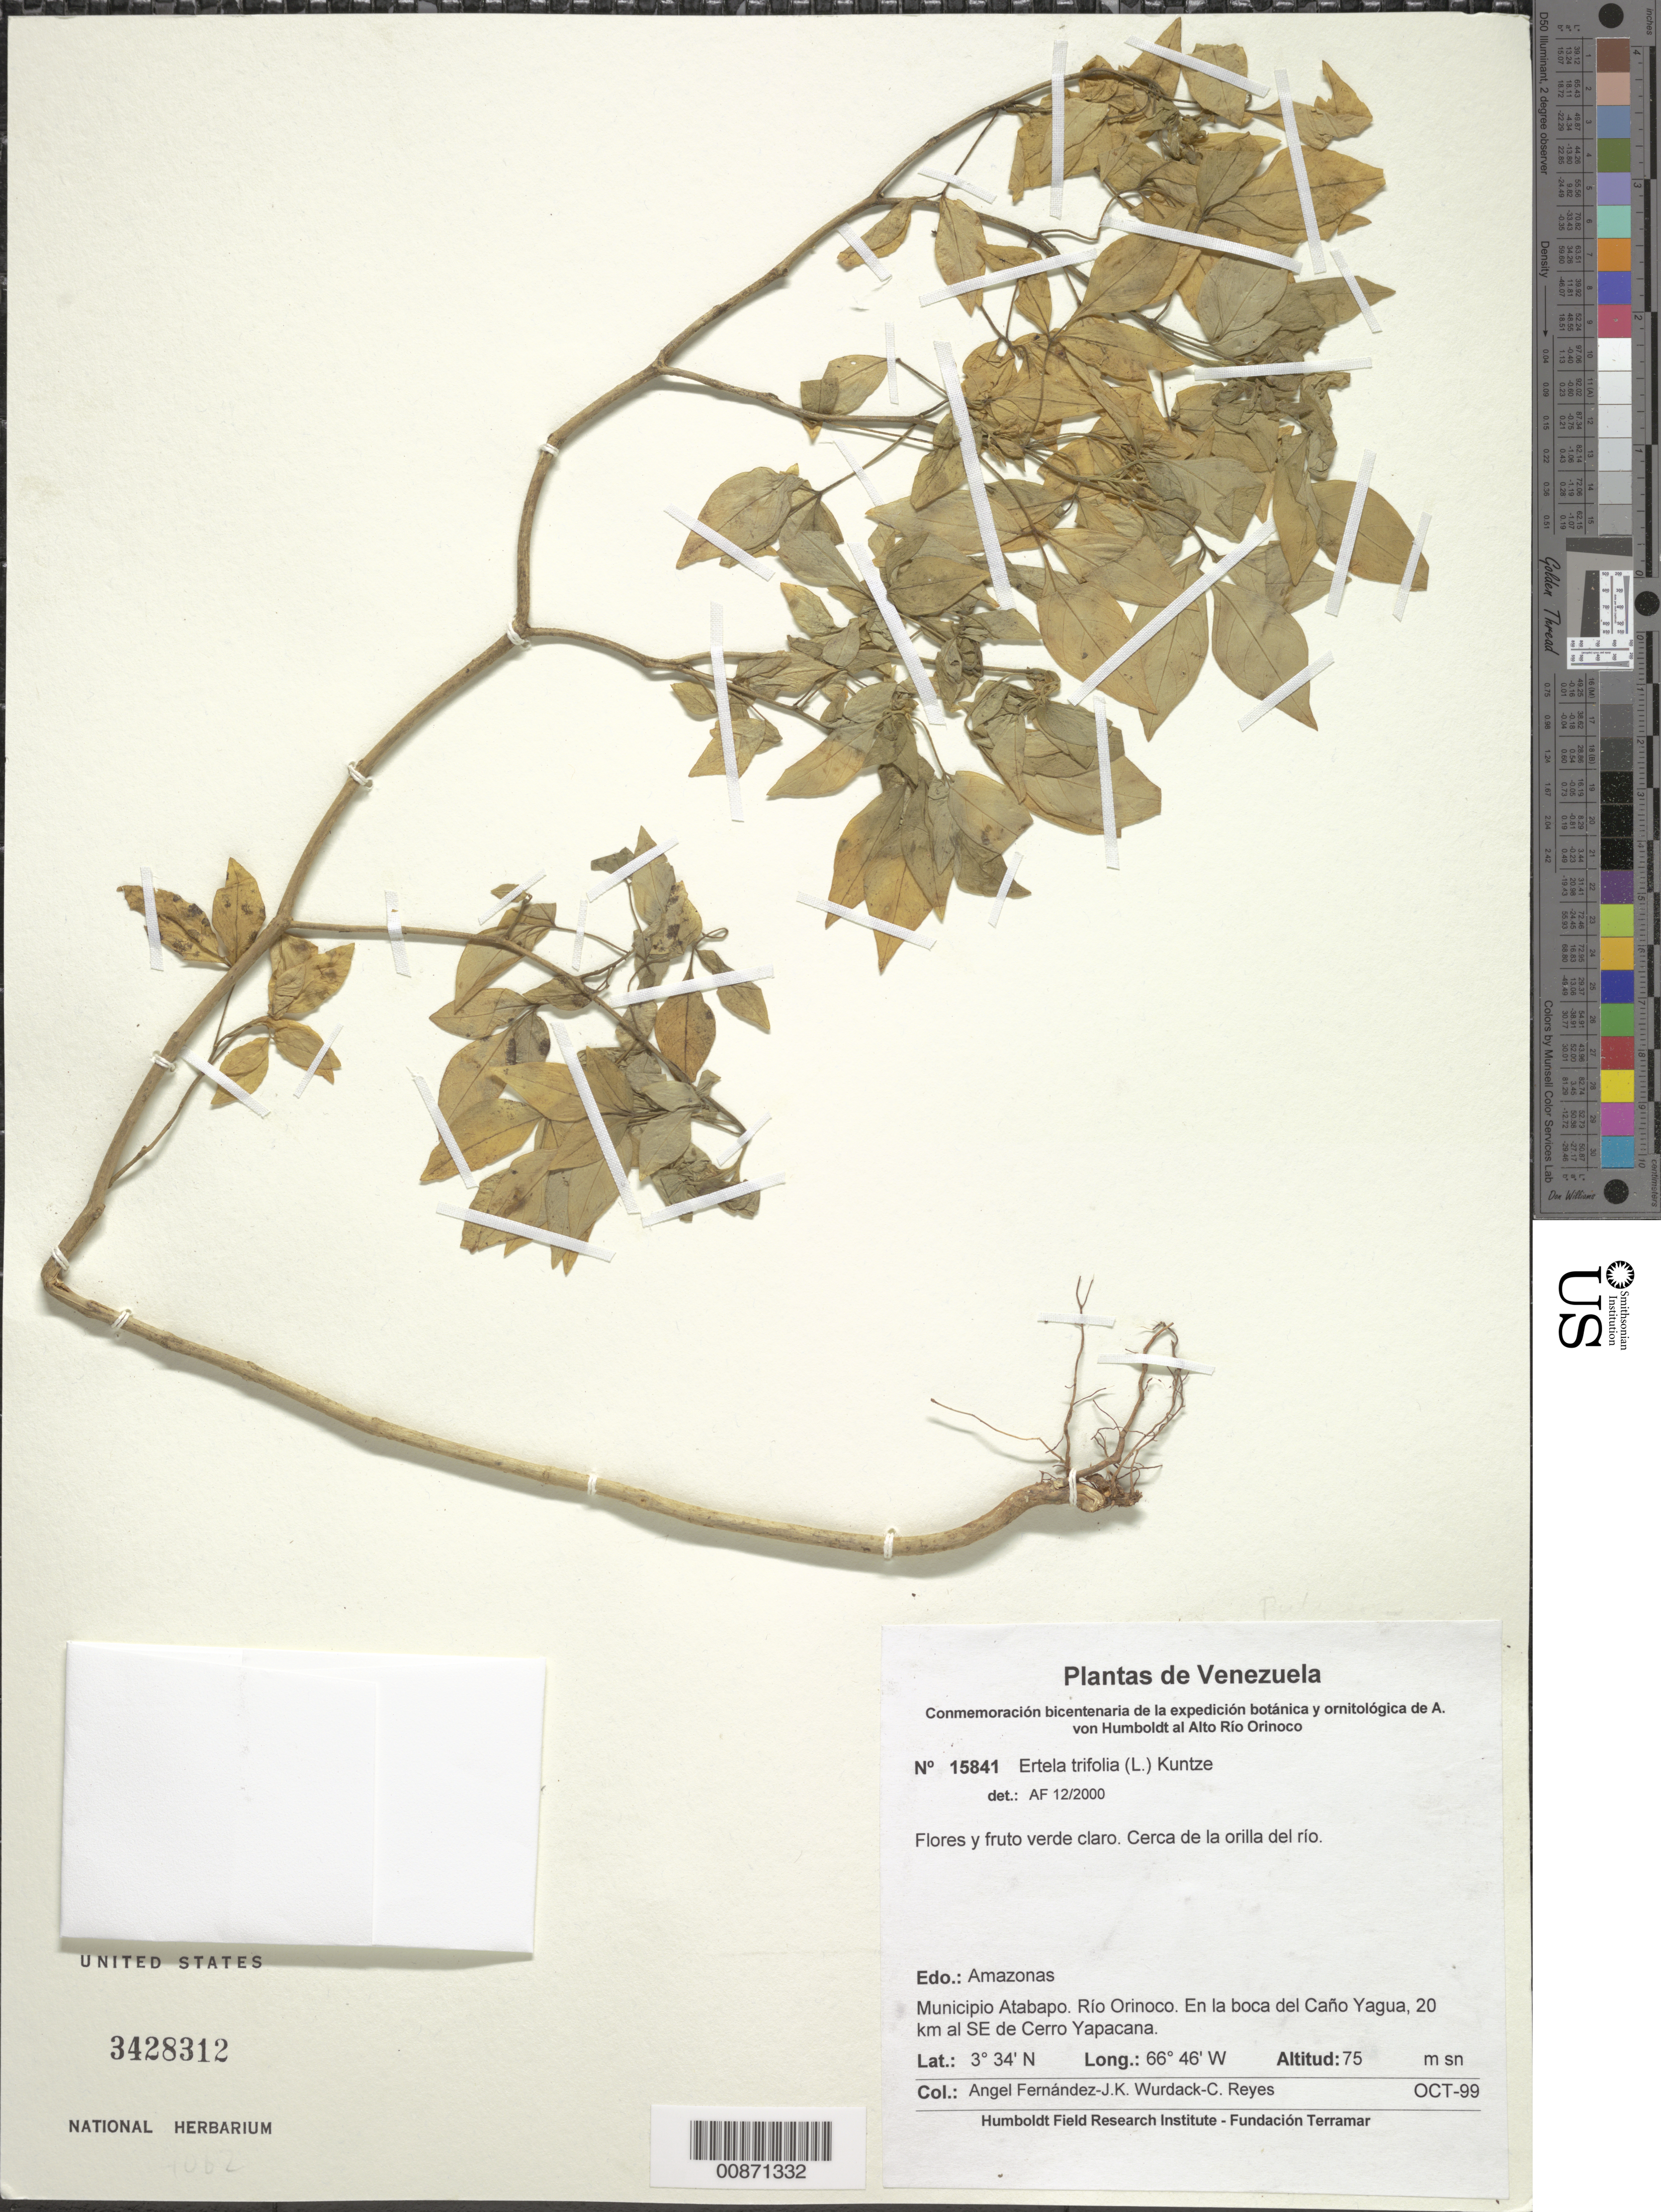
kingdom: Plantae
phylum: Tracheophyta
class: Magnoliopsida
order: Sapindales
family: Rutaceae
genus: Ertela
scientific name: Ertela trifolia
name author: (L.) Kuntze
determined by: Fernández, A.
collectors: A. Fernández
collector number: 15841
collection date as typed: Oct-99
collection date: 1999-10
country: Venezuela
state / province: Amazonas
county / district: Atabapo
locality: Río Orinoco, la boca del Caño Yagua, 20 km al SE de Cerro Yapacána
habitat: Cerca de la orilla del rio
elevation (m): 75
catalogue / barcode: US 3428312